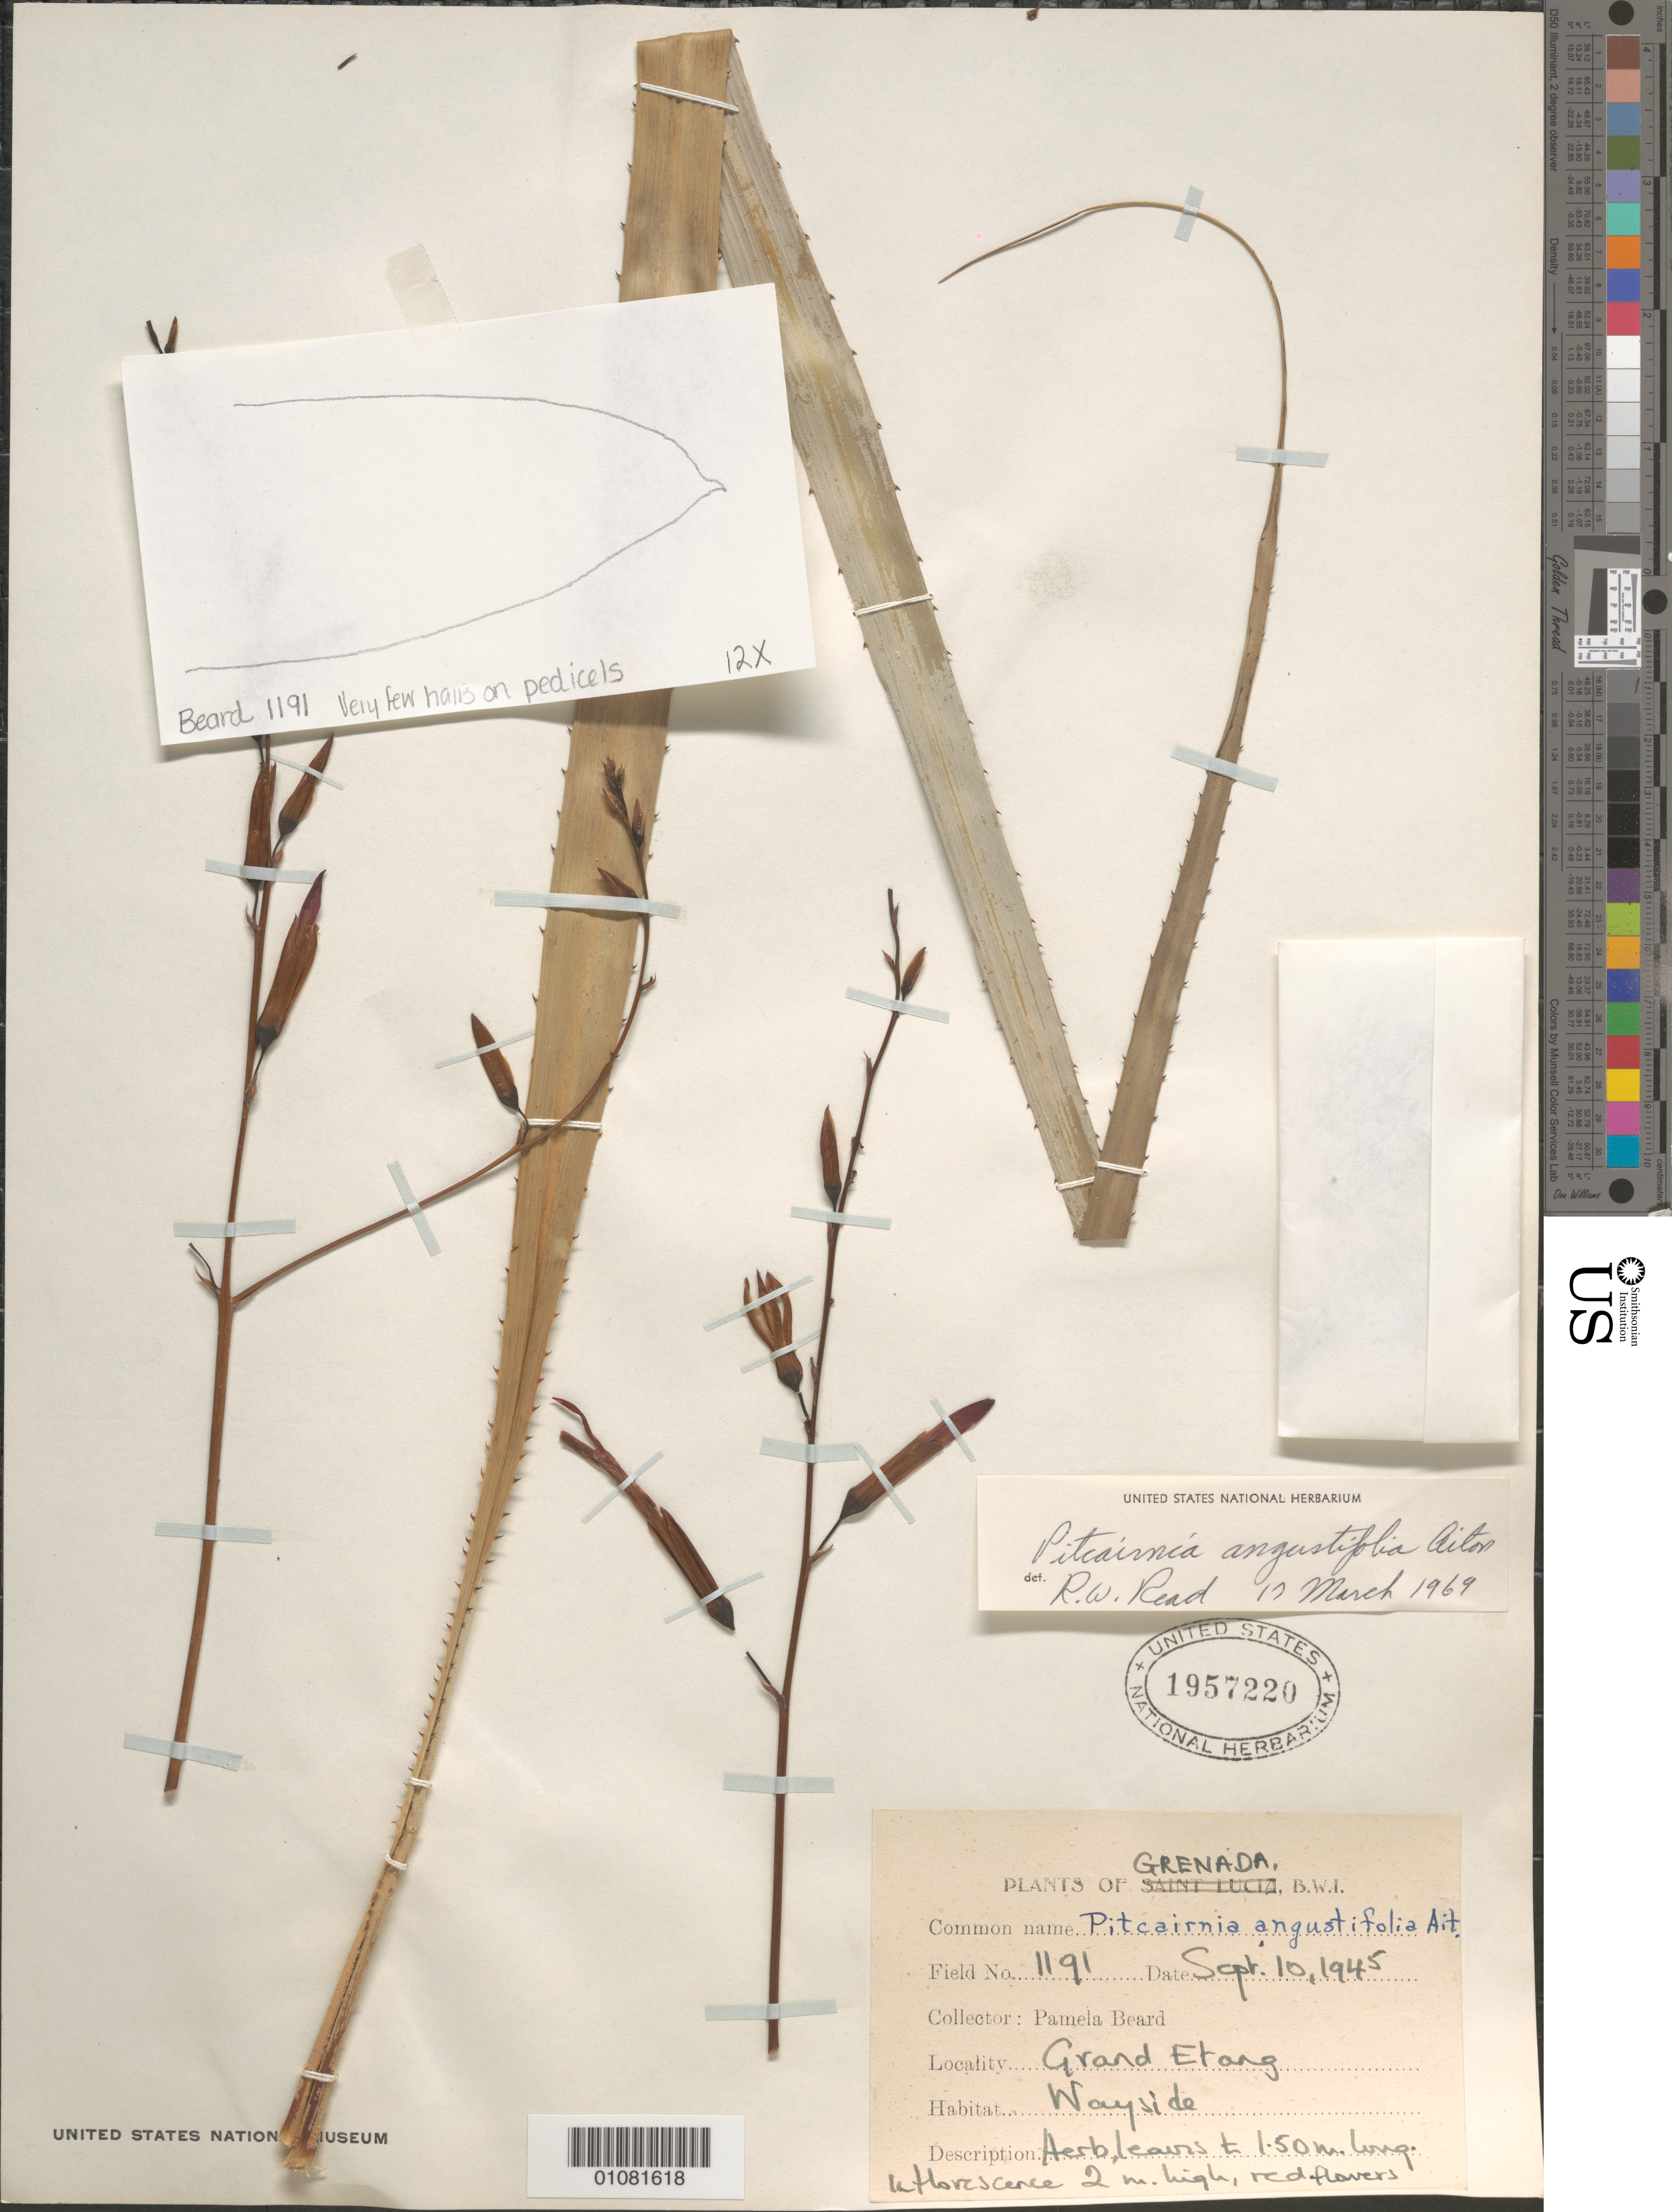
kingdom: Plantae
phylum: Tracheophyta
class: Liliopsida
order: Poales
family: Bromeliaceae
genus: Pitcairnia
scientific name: Pitcairnia angustifolia var. angustifolia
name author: Sol. ex Aiton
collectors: P. Beard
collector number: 1191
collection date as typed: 10 Sep 1945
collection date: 1945-09-10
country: Grenada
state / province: Saint George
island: Grenada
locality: Grand Etang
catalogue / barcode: US 1957220